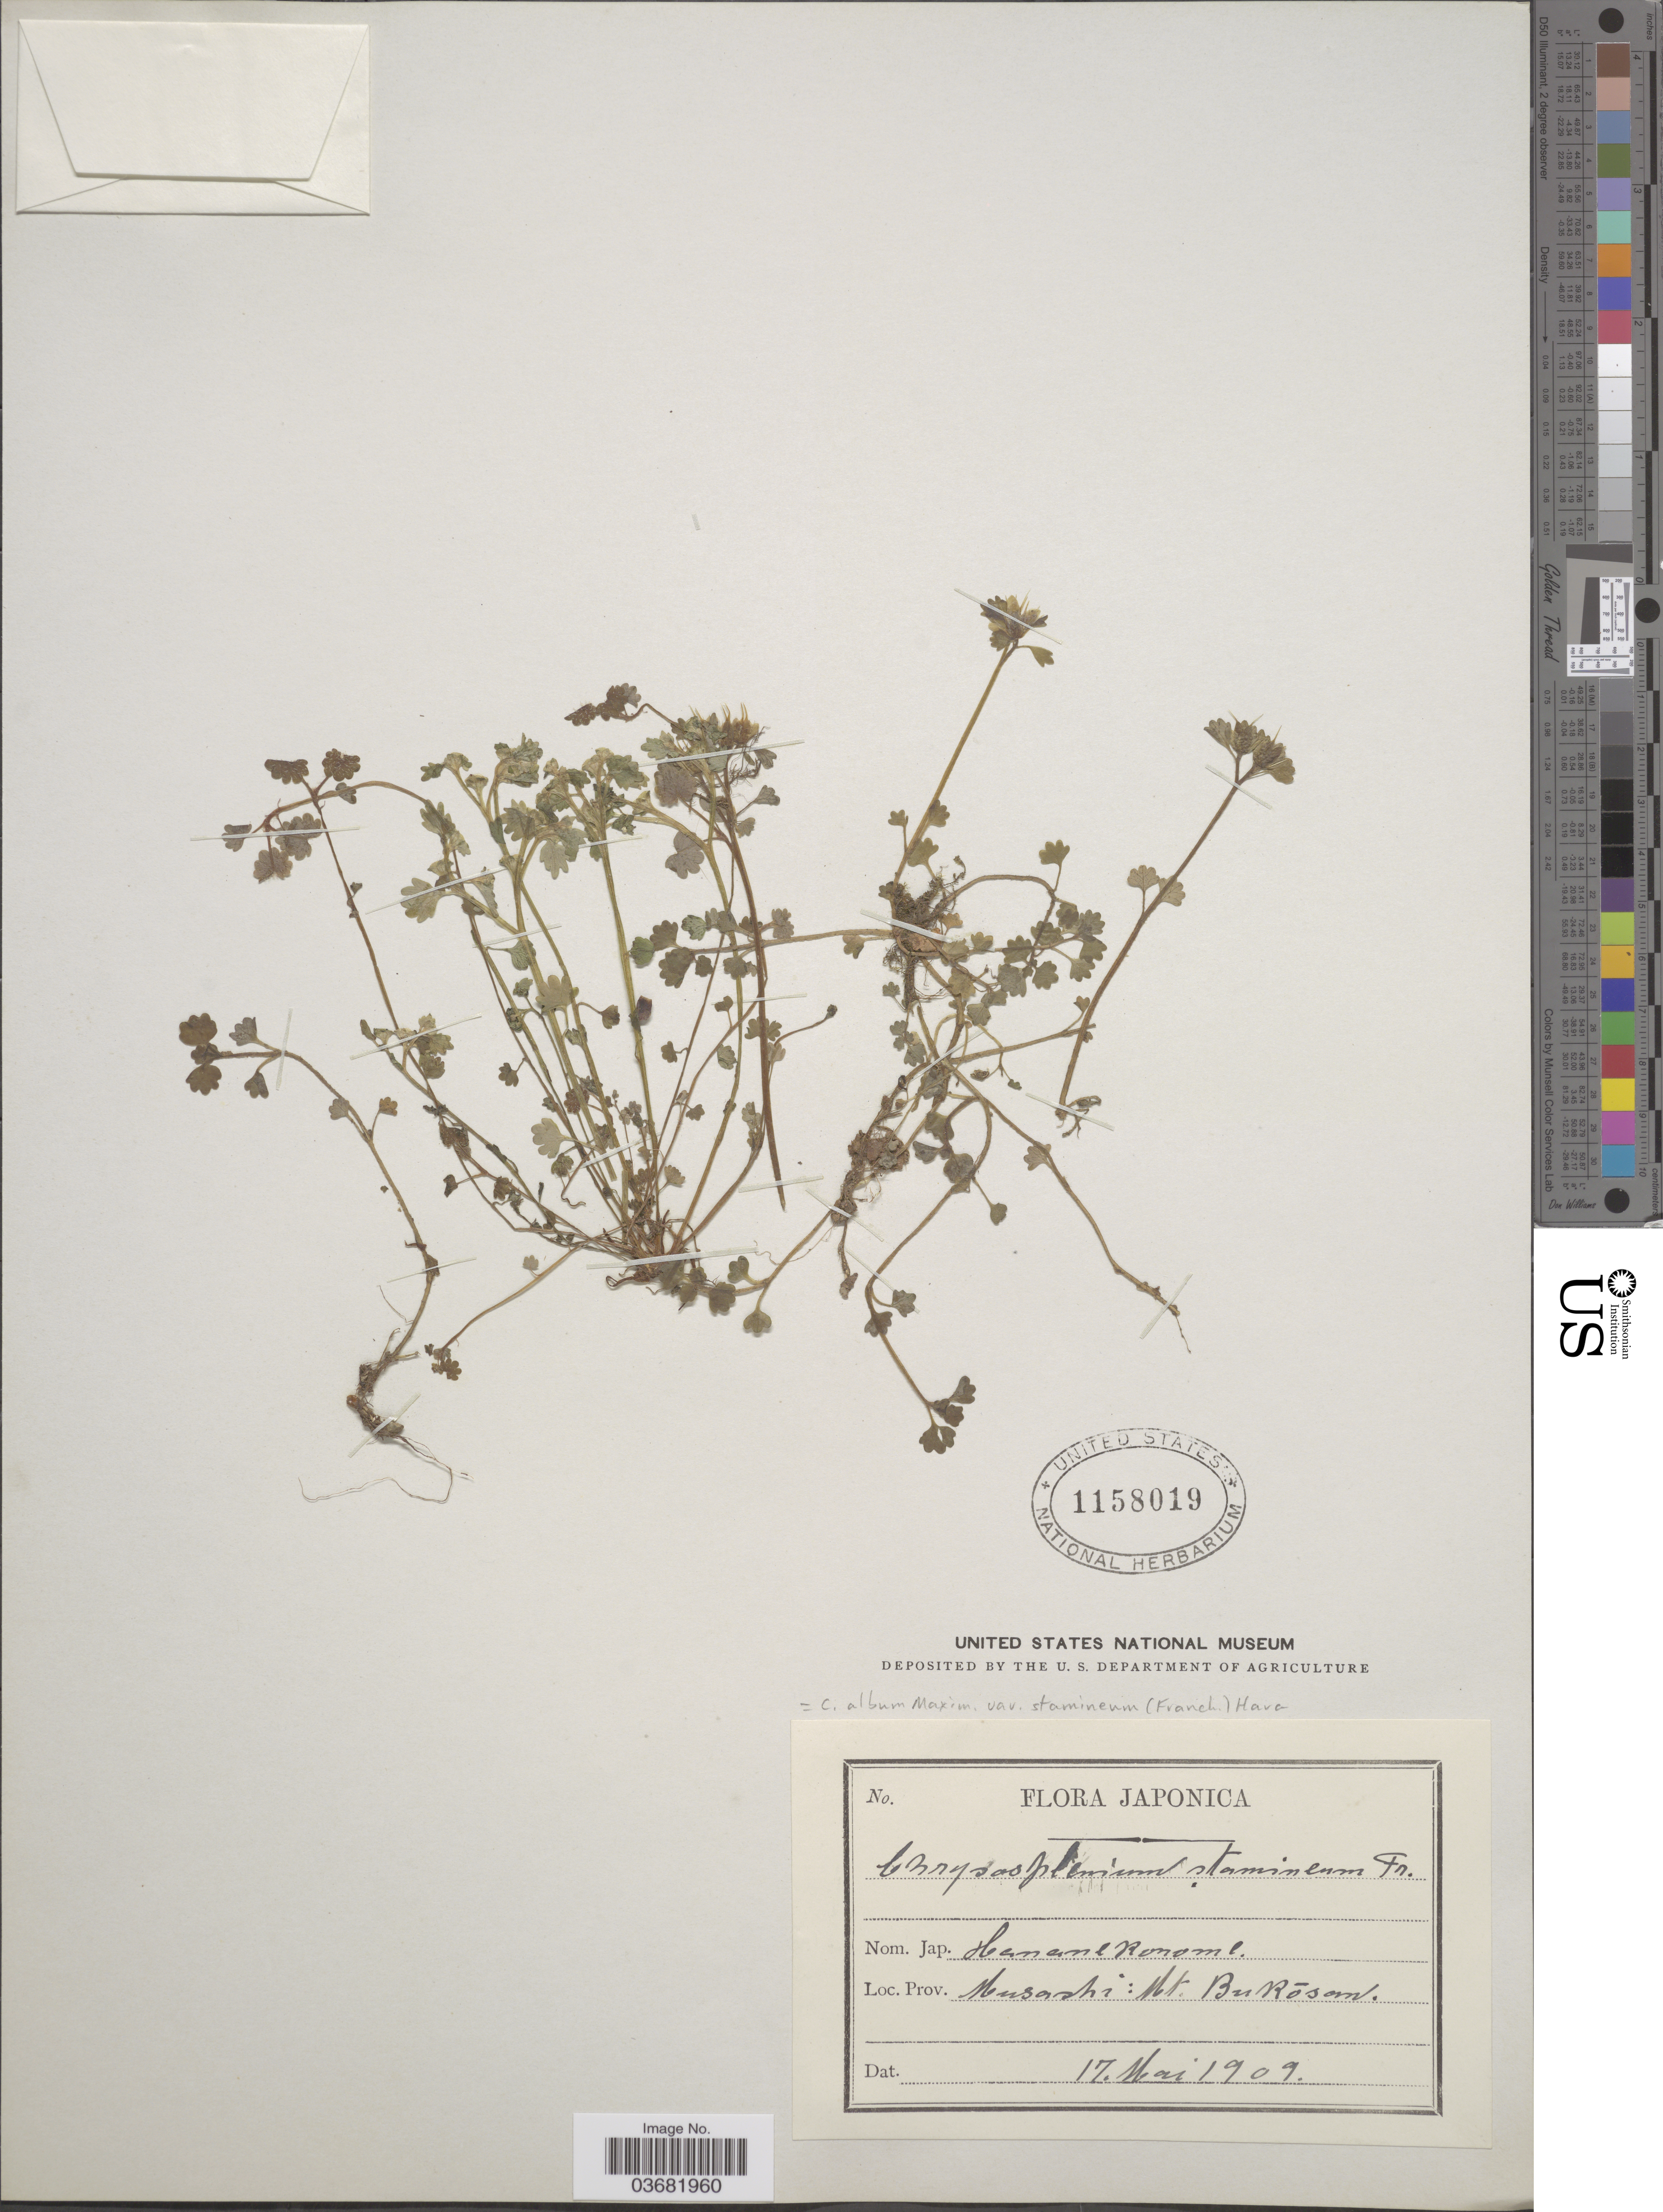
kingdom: Plantae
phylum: Tracheophyta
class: Magnoliopsida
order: Saxifragales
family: Saxifragaceae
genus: Chrysosplenium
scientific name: Chrysosplenium album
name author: Maxim.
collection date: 1909-05-17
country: Japan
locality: Prov. Musashi: Mt. Bukósan.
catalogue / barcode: US 1158019